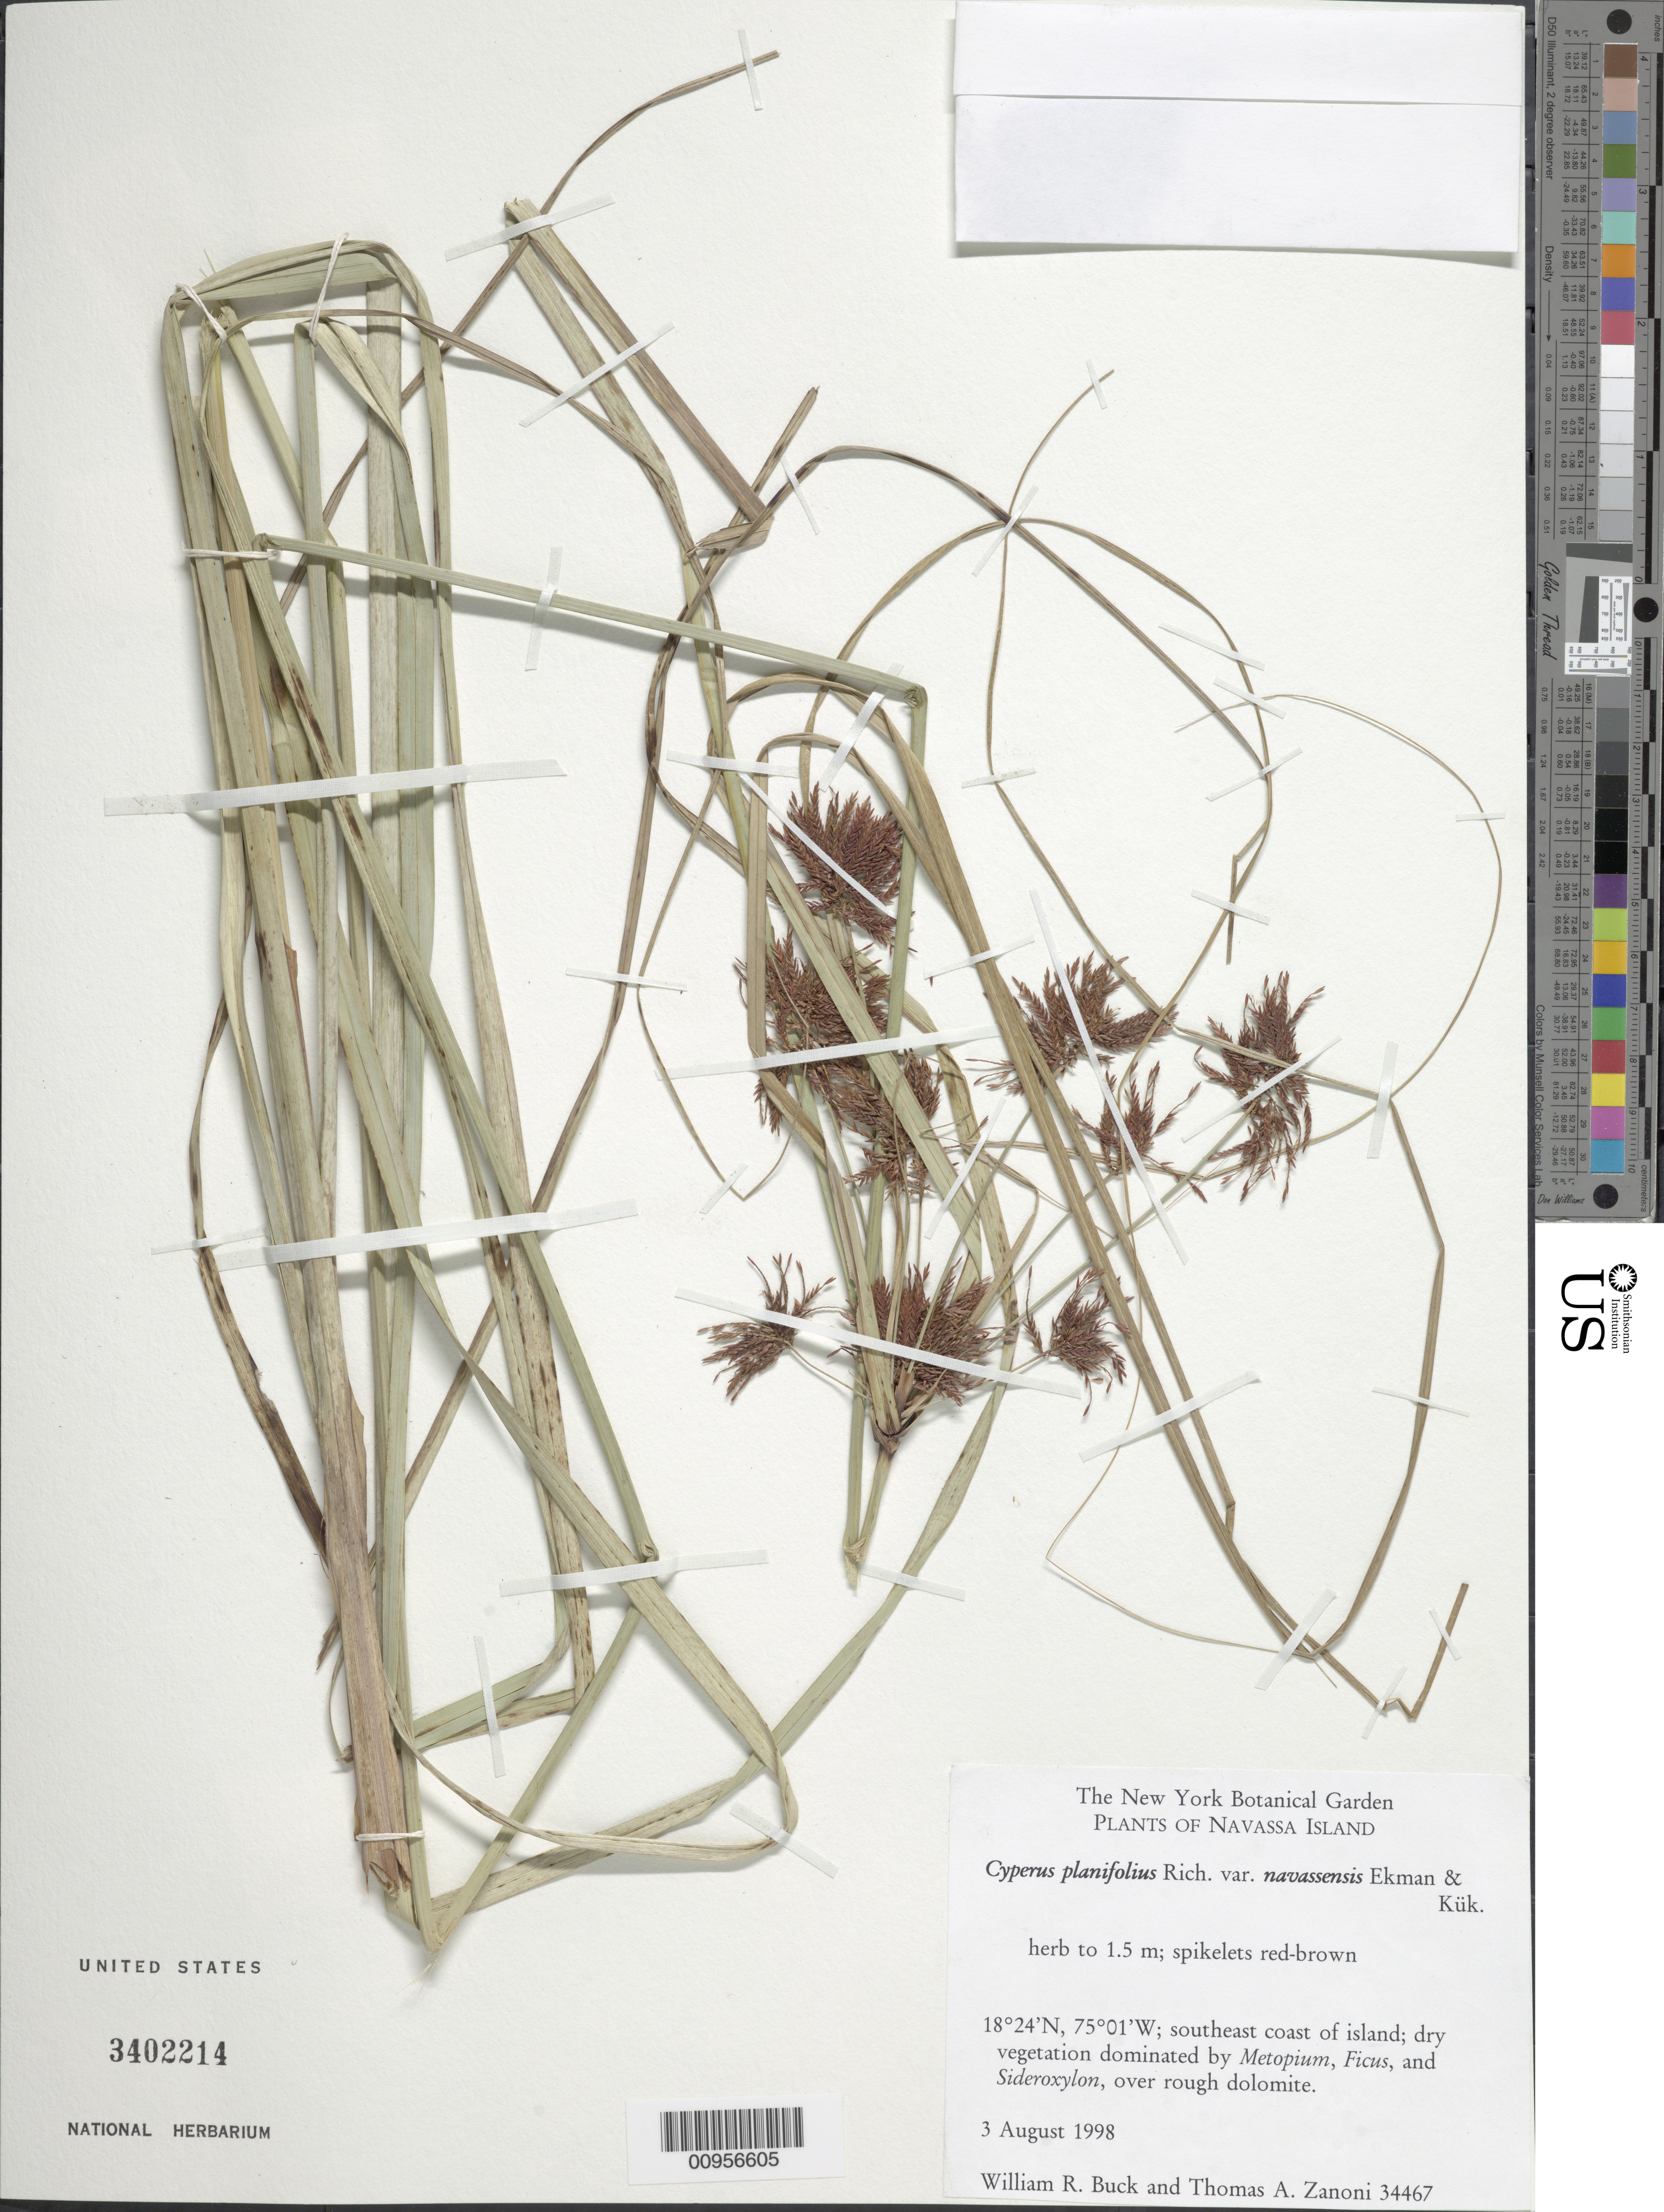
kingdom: Plantae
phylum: Tracheophyta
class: Liliopsida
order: Poales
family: Cyperaceae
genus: Cyperus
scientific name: Cyperus planifolius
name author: Rich.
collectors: W. R. Buck & T. A. Zanoni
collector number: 34467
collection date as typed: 03 Aug 1998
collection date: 1998-08-03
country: Navassa Island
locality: SE coast of island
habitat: Dry vegetation dominated by Metopium, Ficus, and Sideroxylon, over rough dolomite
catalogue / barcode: US 3402214